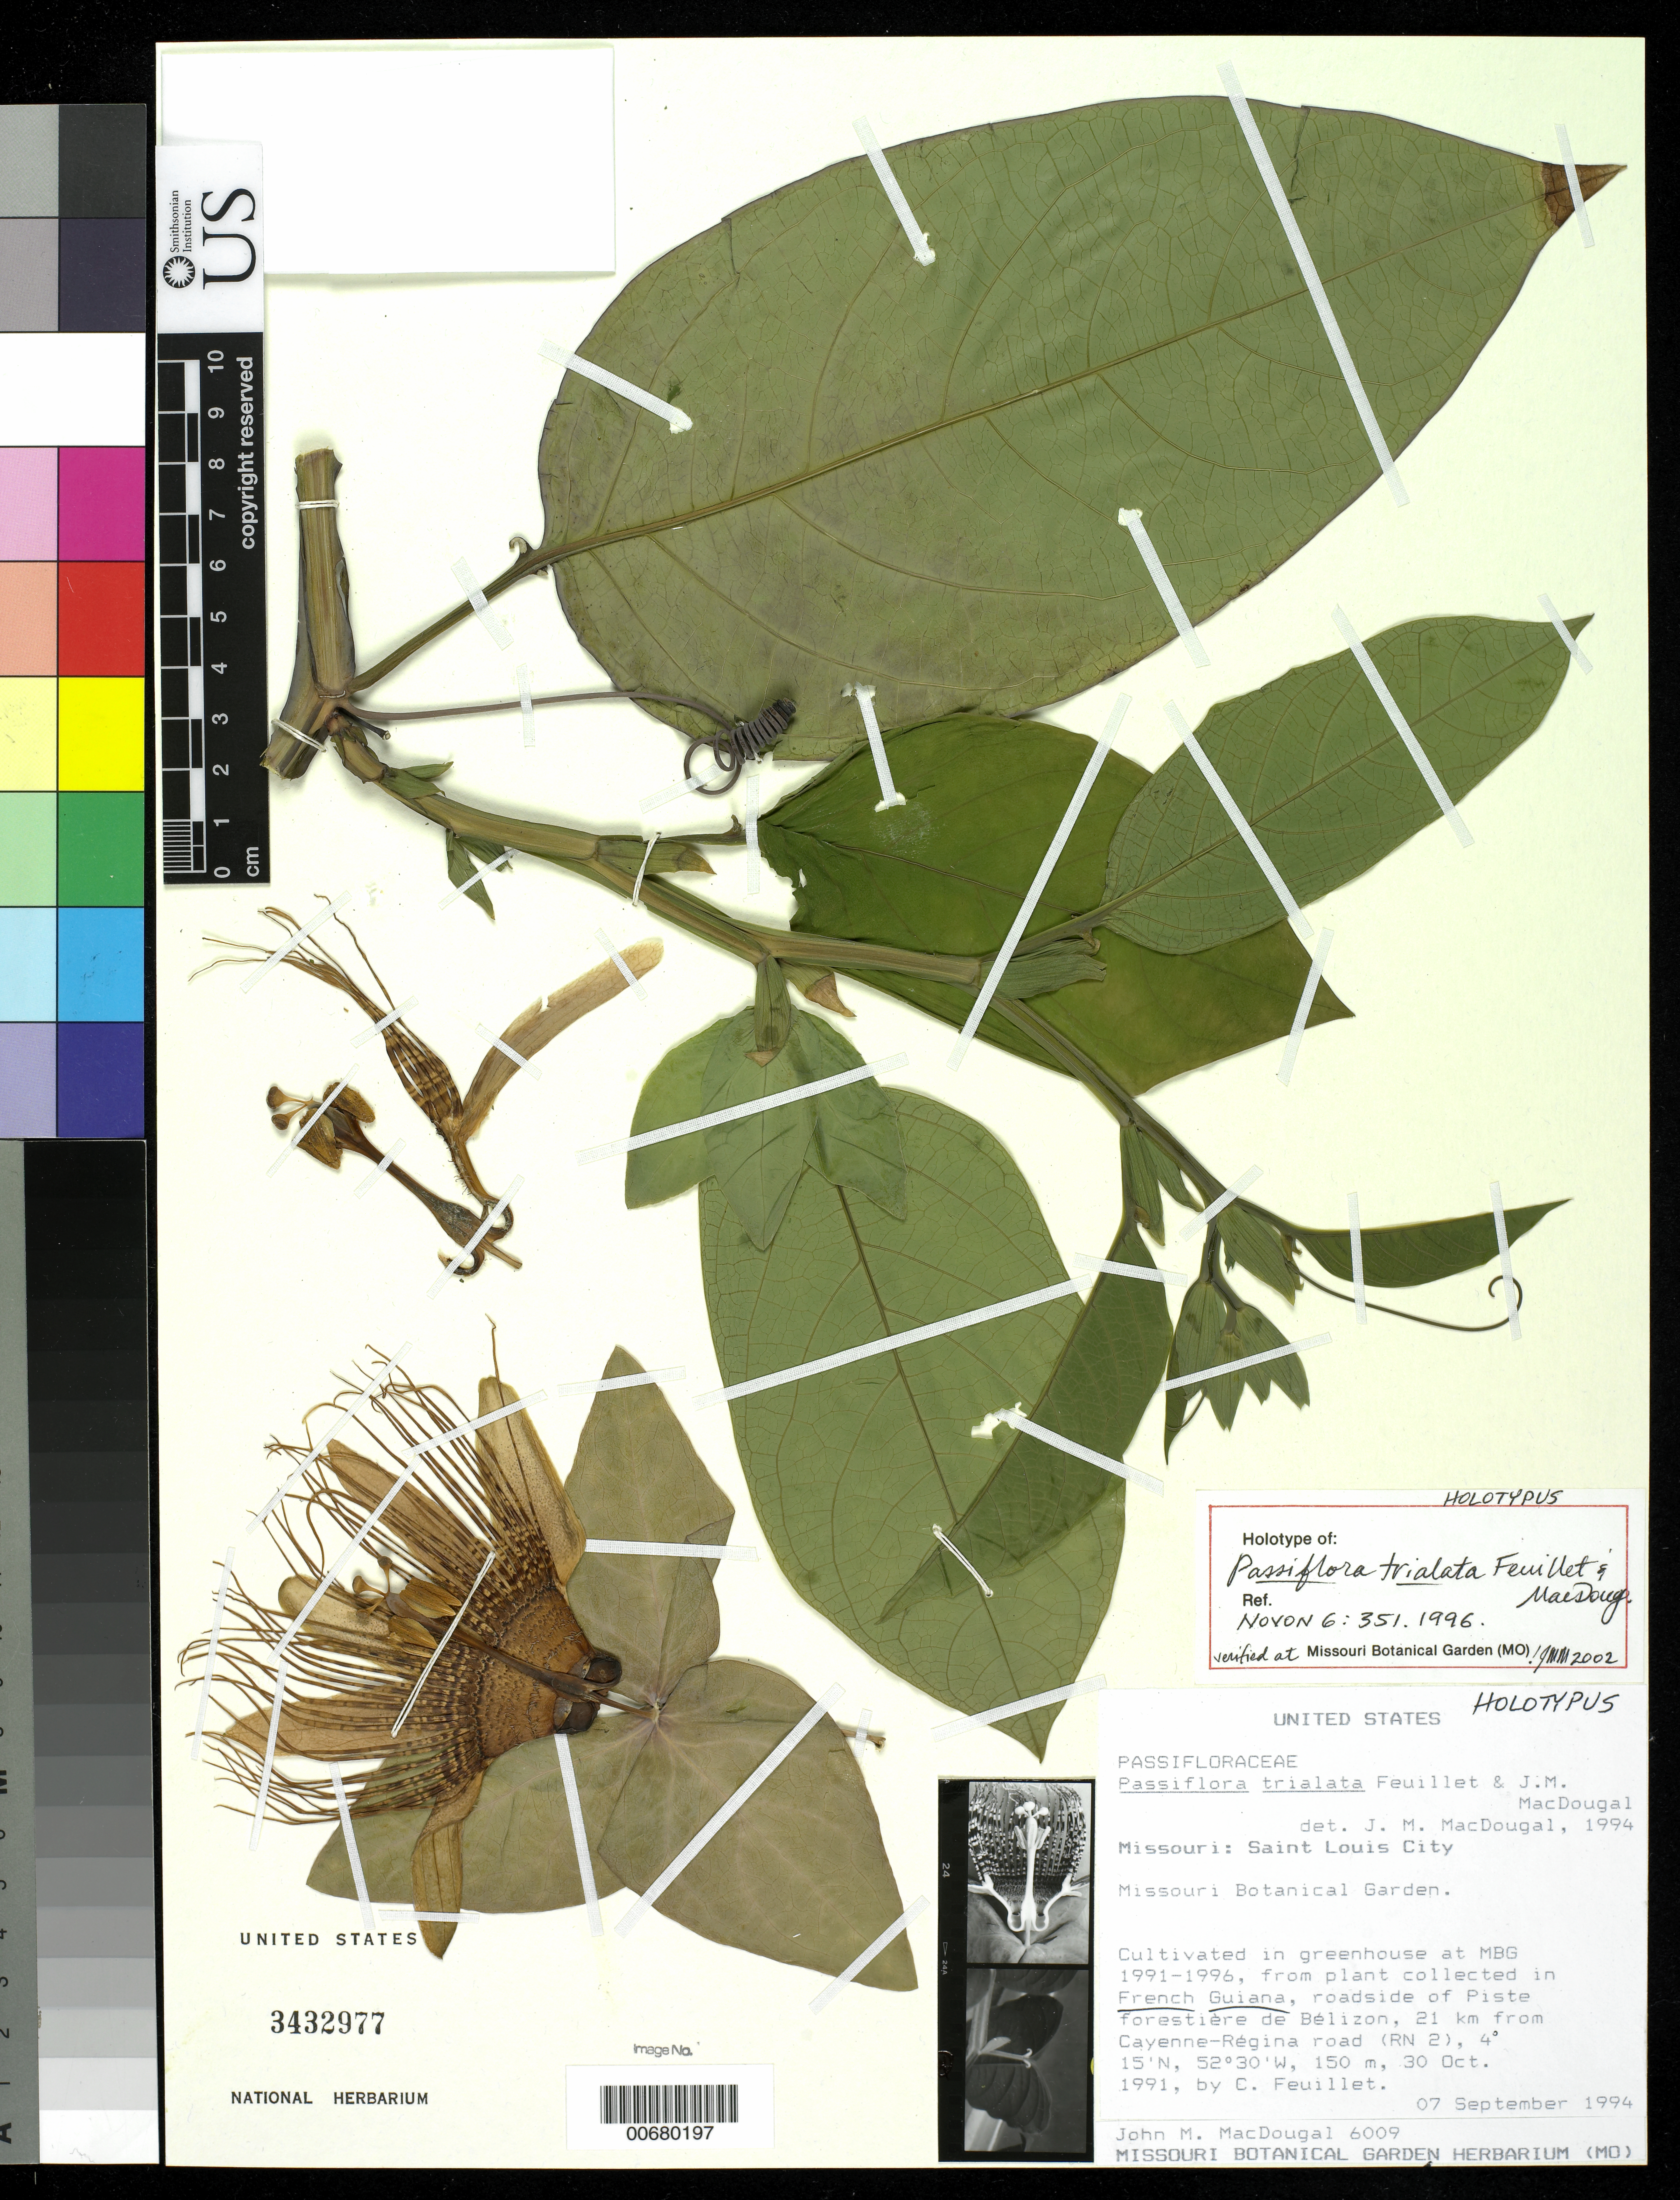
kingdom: Plantae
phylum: Tracheophyta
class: Magnoliopsida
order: Malpighiales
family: Passifloraceae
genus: Passiflora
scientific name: Passiflora trialata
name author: Feuillet & J.M. MacDougall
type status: Holotype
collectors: C. Feuillet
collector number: MacDougal 6009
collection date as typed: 07 Sep 1994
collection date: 1994-09-07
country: United States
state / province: Missouri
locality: Saint Louis City. Missouri Botanical Garden.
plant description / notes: Cultivated in greenhouse at MBG 1991-1996; plant collected by C. Feuillet on 30 Oct. 1991 in French Guiana, roadside of Piste forestiere de Belizon, 21 km from Cayenne-Regina road (RN 2).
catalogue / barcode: US 3432977